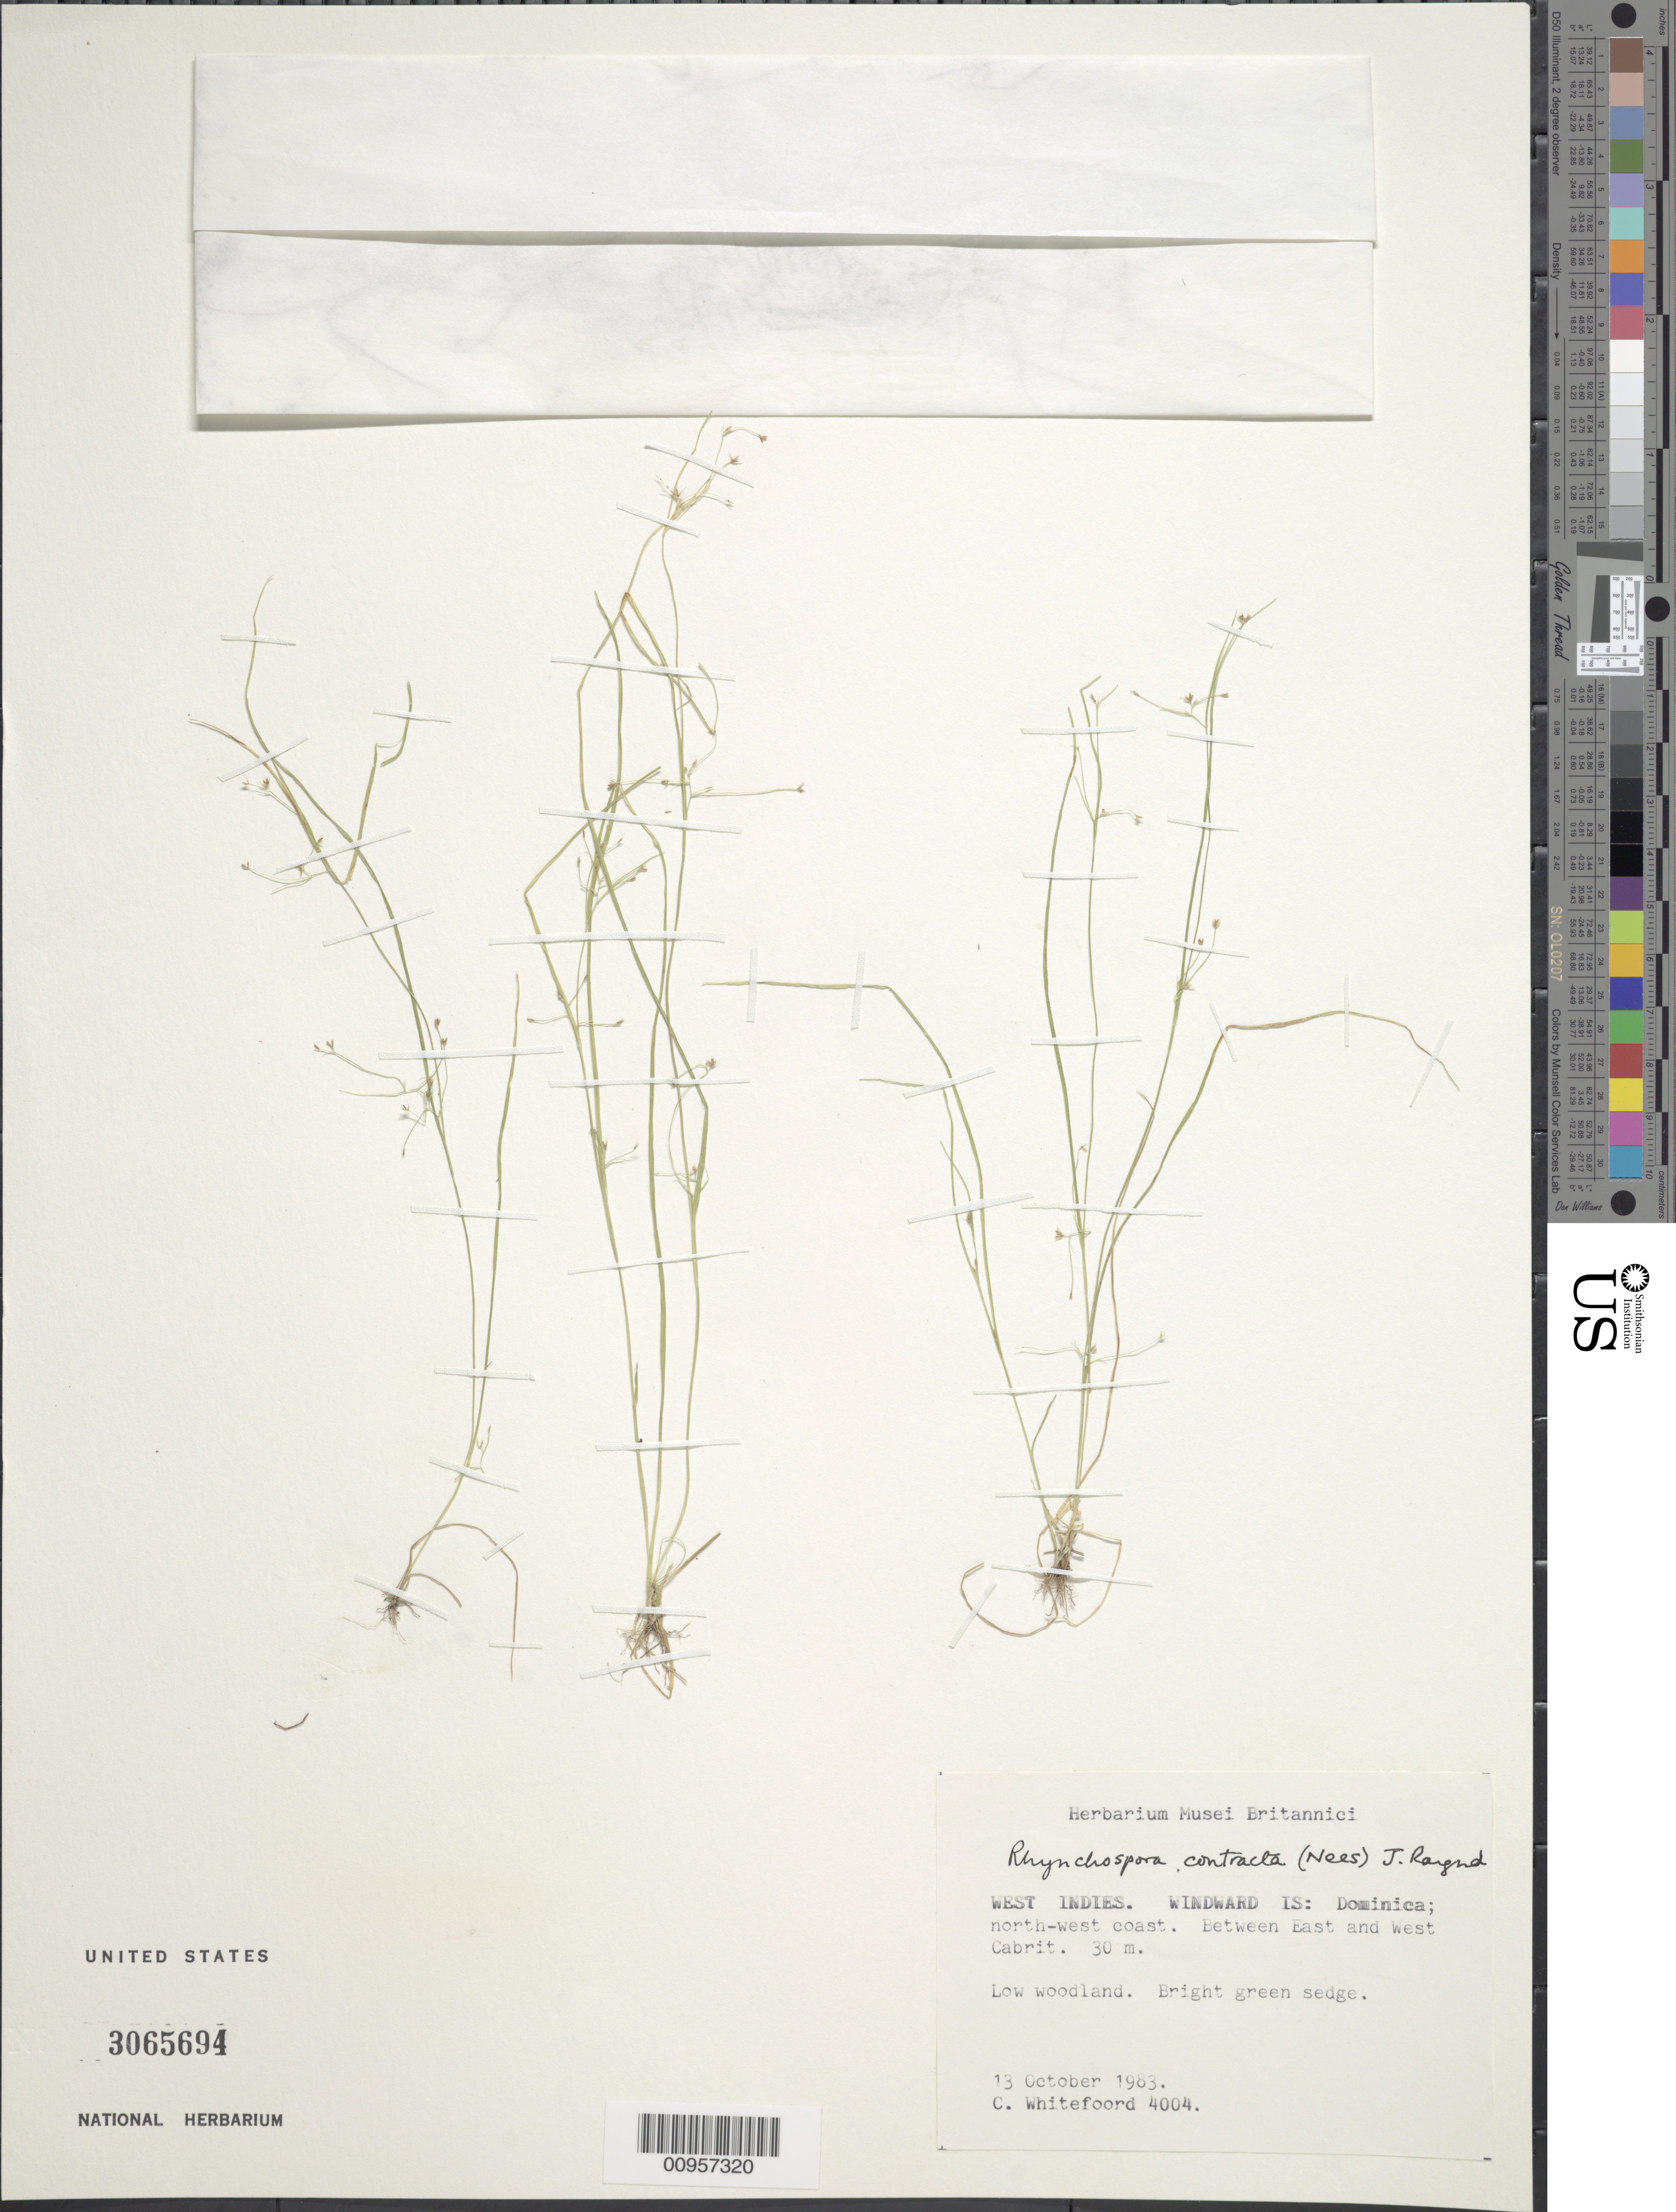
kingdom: Plantae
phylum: Tracheophyta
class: Liliopsida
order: Poales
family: Cyperaceae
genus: Rhynchospora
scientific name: Rhynchospora contracta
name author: (Nees) J. Raynal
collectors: C. Whitefoord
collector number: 4004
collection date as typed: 13 Oct 1983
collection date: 1983-10-13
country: Dominica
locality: North-west coast, between East and West Cabrit, low woodland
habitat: Low woodland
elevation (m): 30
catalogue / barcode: US 3065694